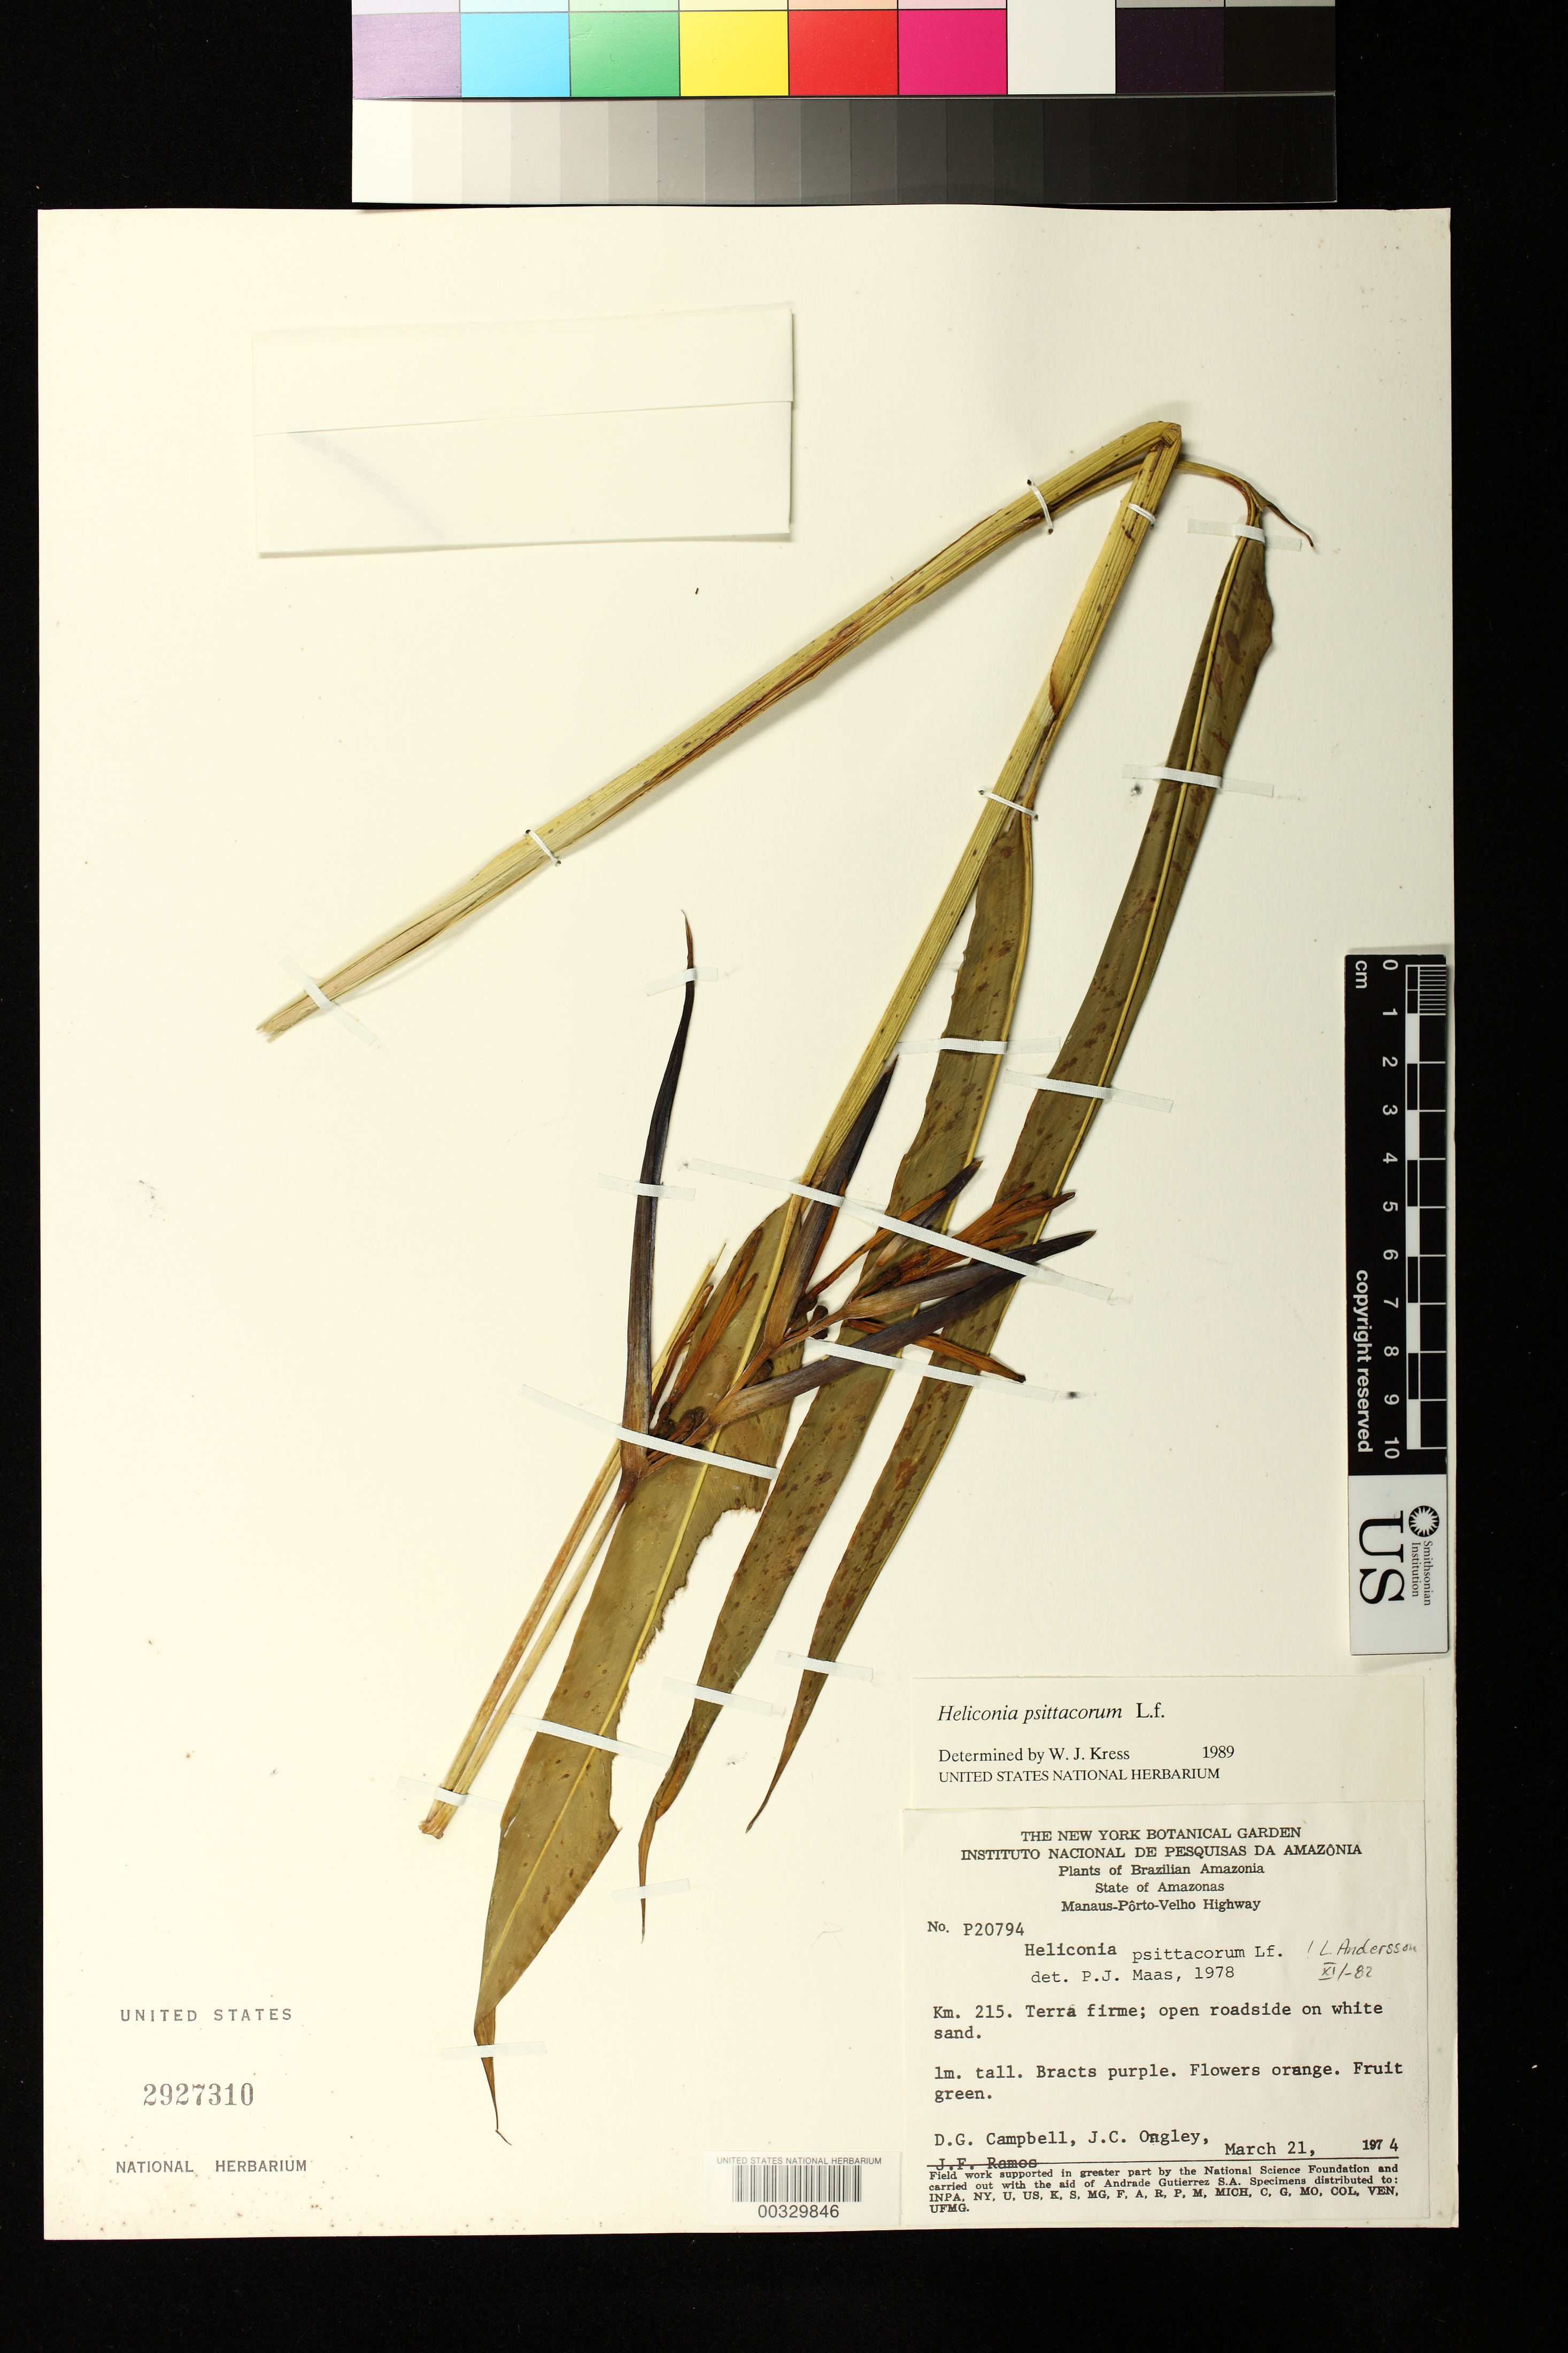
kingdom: Plantae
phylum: Tracheophyta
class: Liliopsida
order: Zingiberales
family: Heliconiaceae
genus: Heliconia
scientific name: Heliconia psittacorum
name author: L. f.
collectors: E. G. Campbell, J. C. Ongley & J. F. Ramos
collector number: P20794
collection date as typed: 21 Mar 1974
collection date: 1974-03-21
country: Brazil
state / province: Amazonas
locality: Manaus-Porto-Velho Highway, km 215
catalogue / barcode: US 2927310